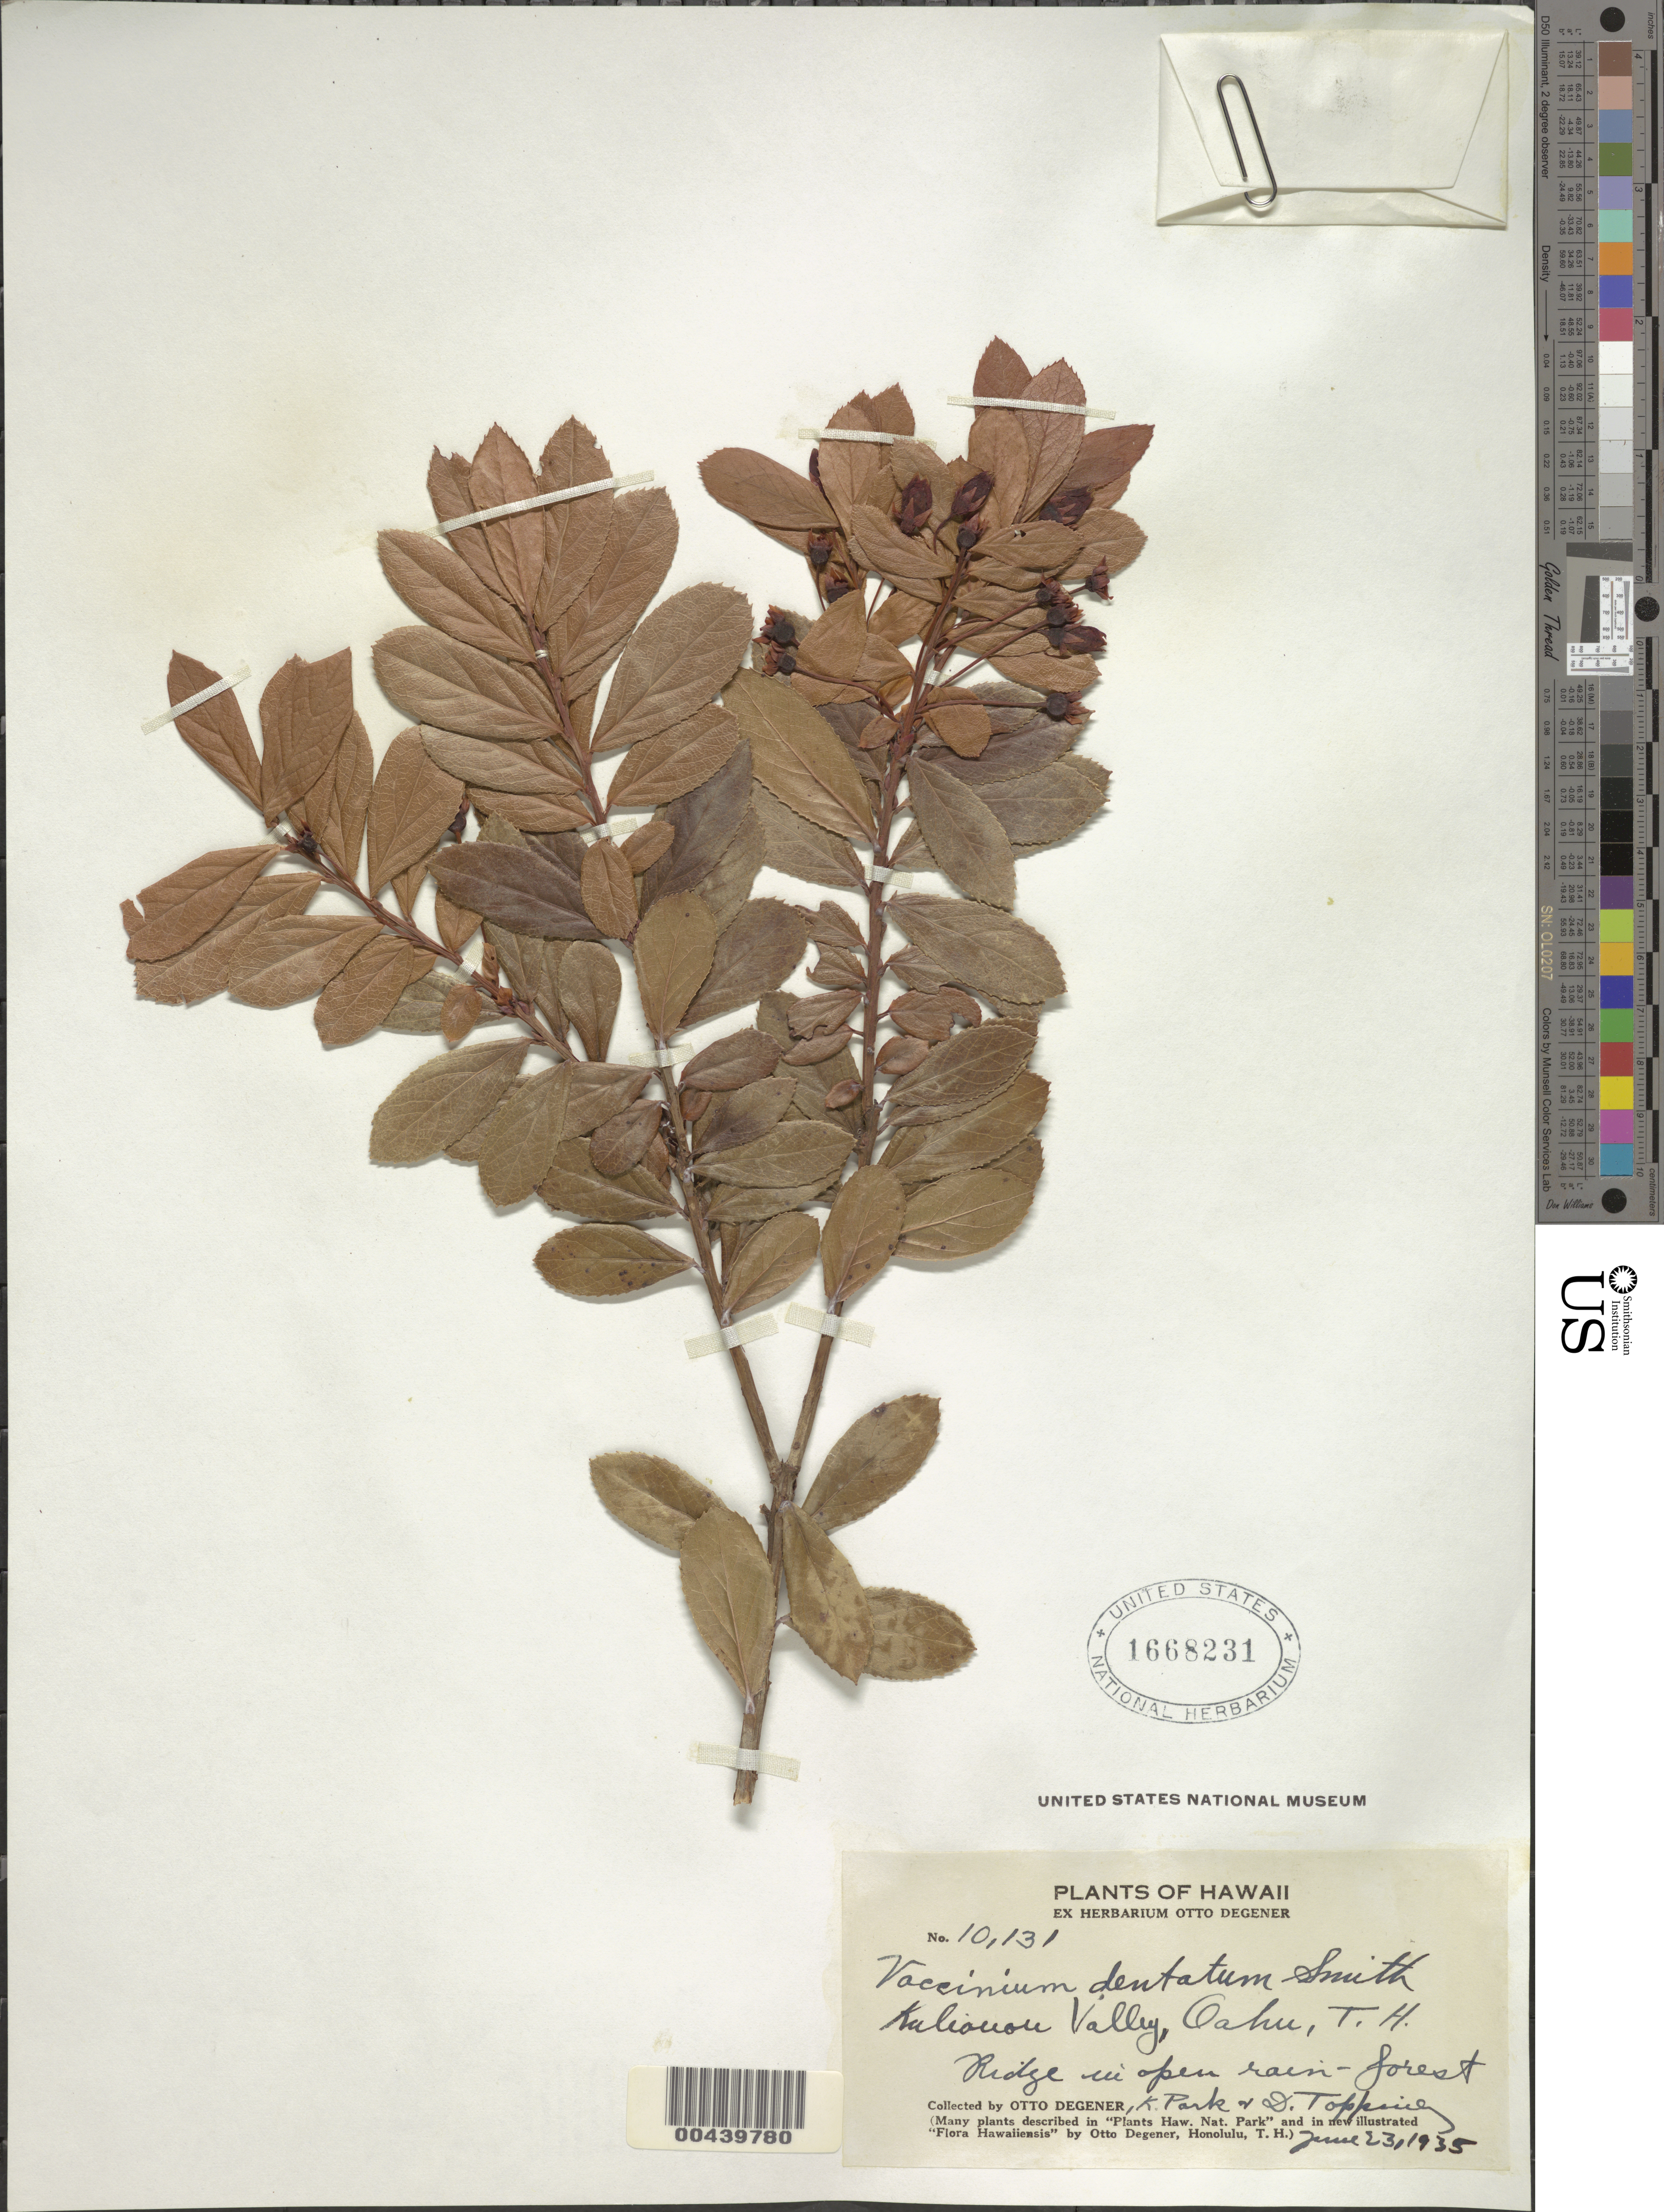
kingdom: Plantae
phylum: Tracheophyta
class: Magnoliopsida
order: Ericales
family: Ericaceae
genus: Vaccinium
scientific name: Vaccinium dentatum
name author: Sm.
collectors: O. Degener, K. Park & D. L. Topping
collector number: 10131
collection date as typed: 23 Jun 1935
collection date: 1935-06-23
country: United States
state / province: Hawaii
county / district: Honolulu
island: Oahu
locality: Kuliouou Valley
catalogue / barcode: US 1668231